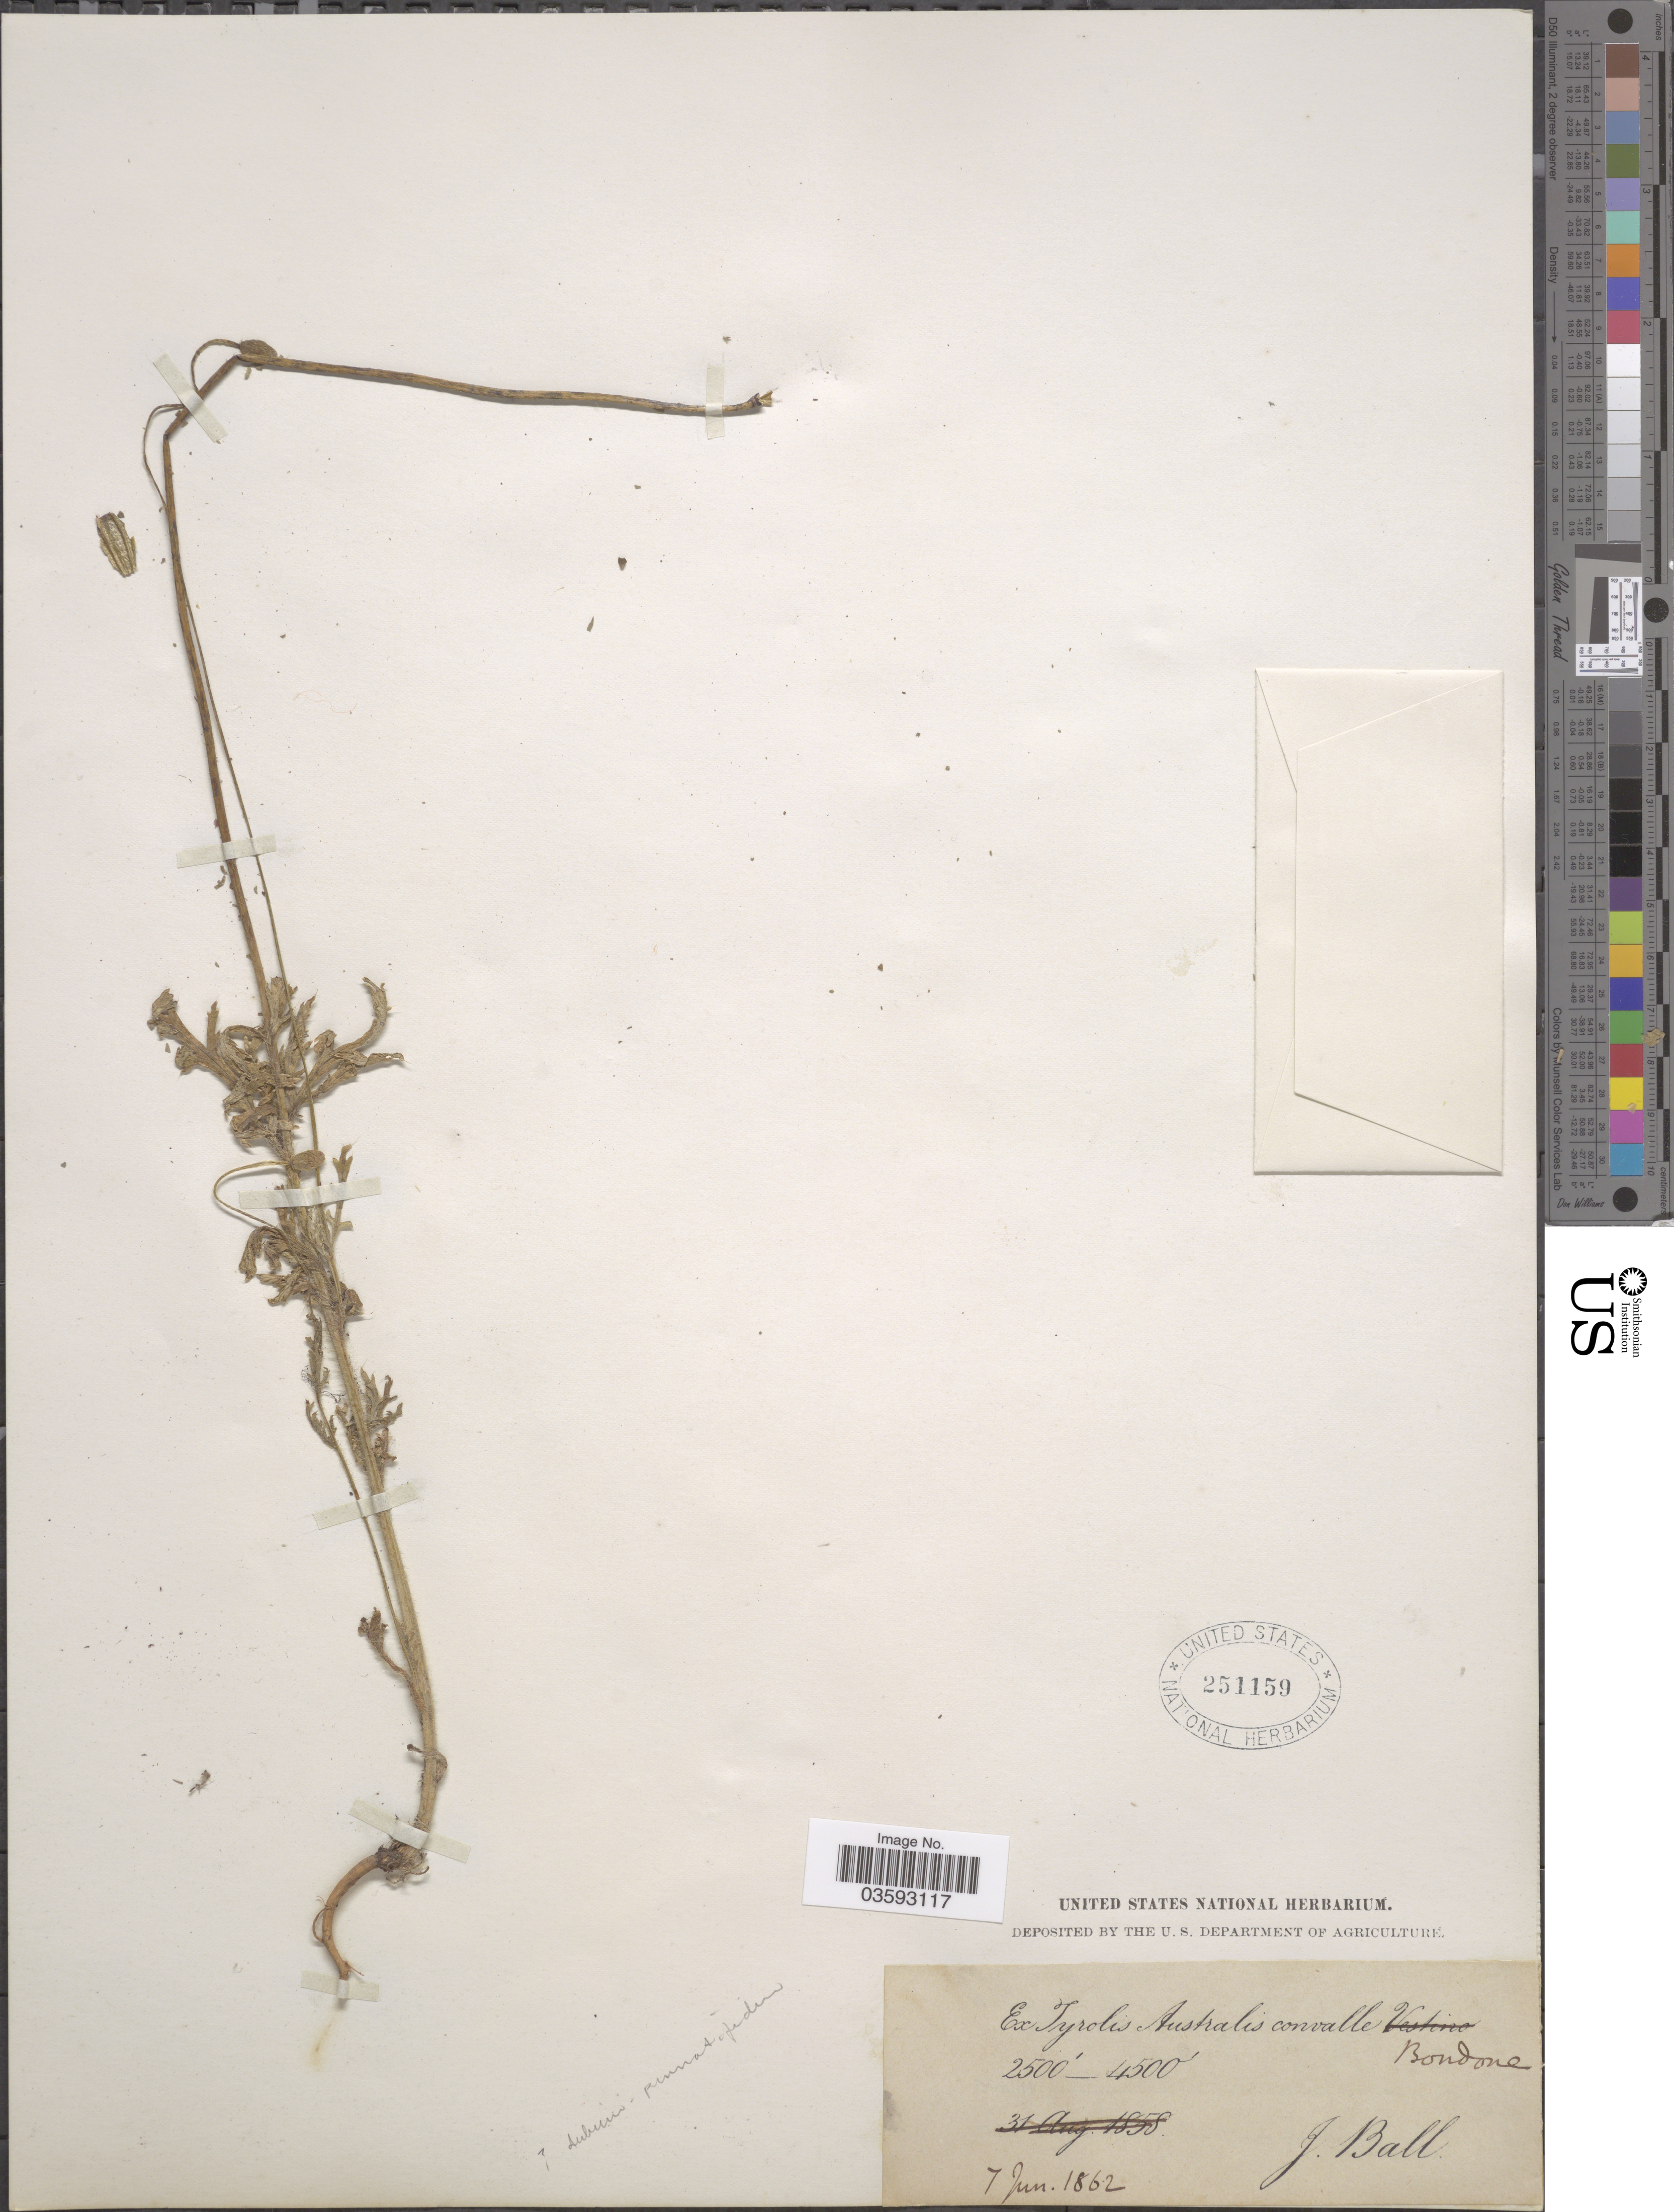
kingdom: Plantae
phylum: Tracheophyta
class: Magnoliopsida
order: Ranunculales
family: Papaveraceae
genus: Papaver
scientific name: Papaver sp.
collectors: J. Ball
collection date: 1862-06-07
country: Italy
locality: Ex Tyrolis Australis convalle Bondone.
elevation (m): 762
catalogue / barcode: US 251159